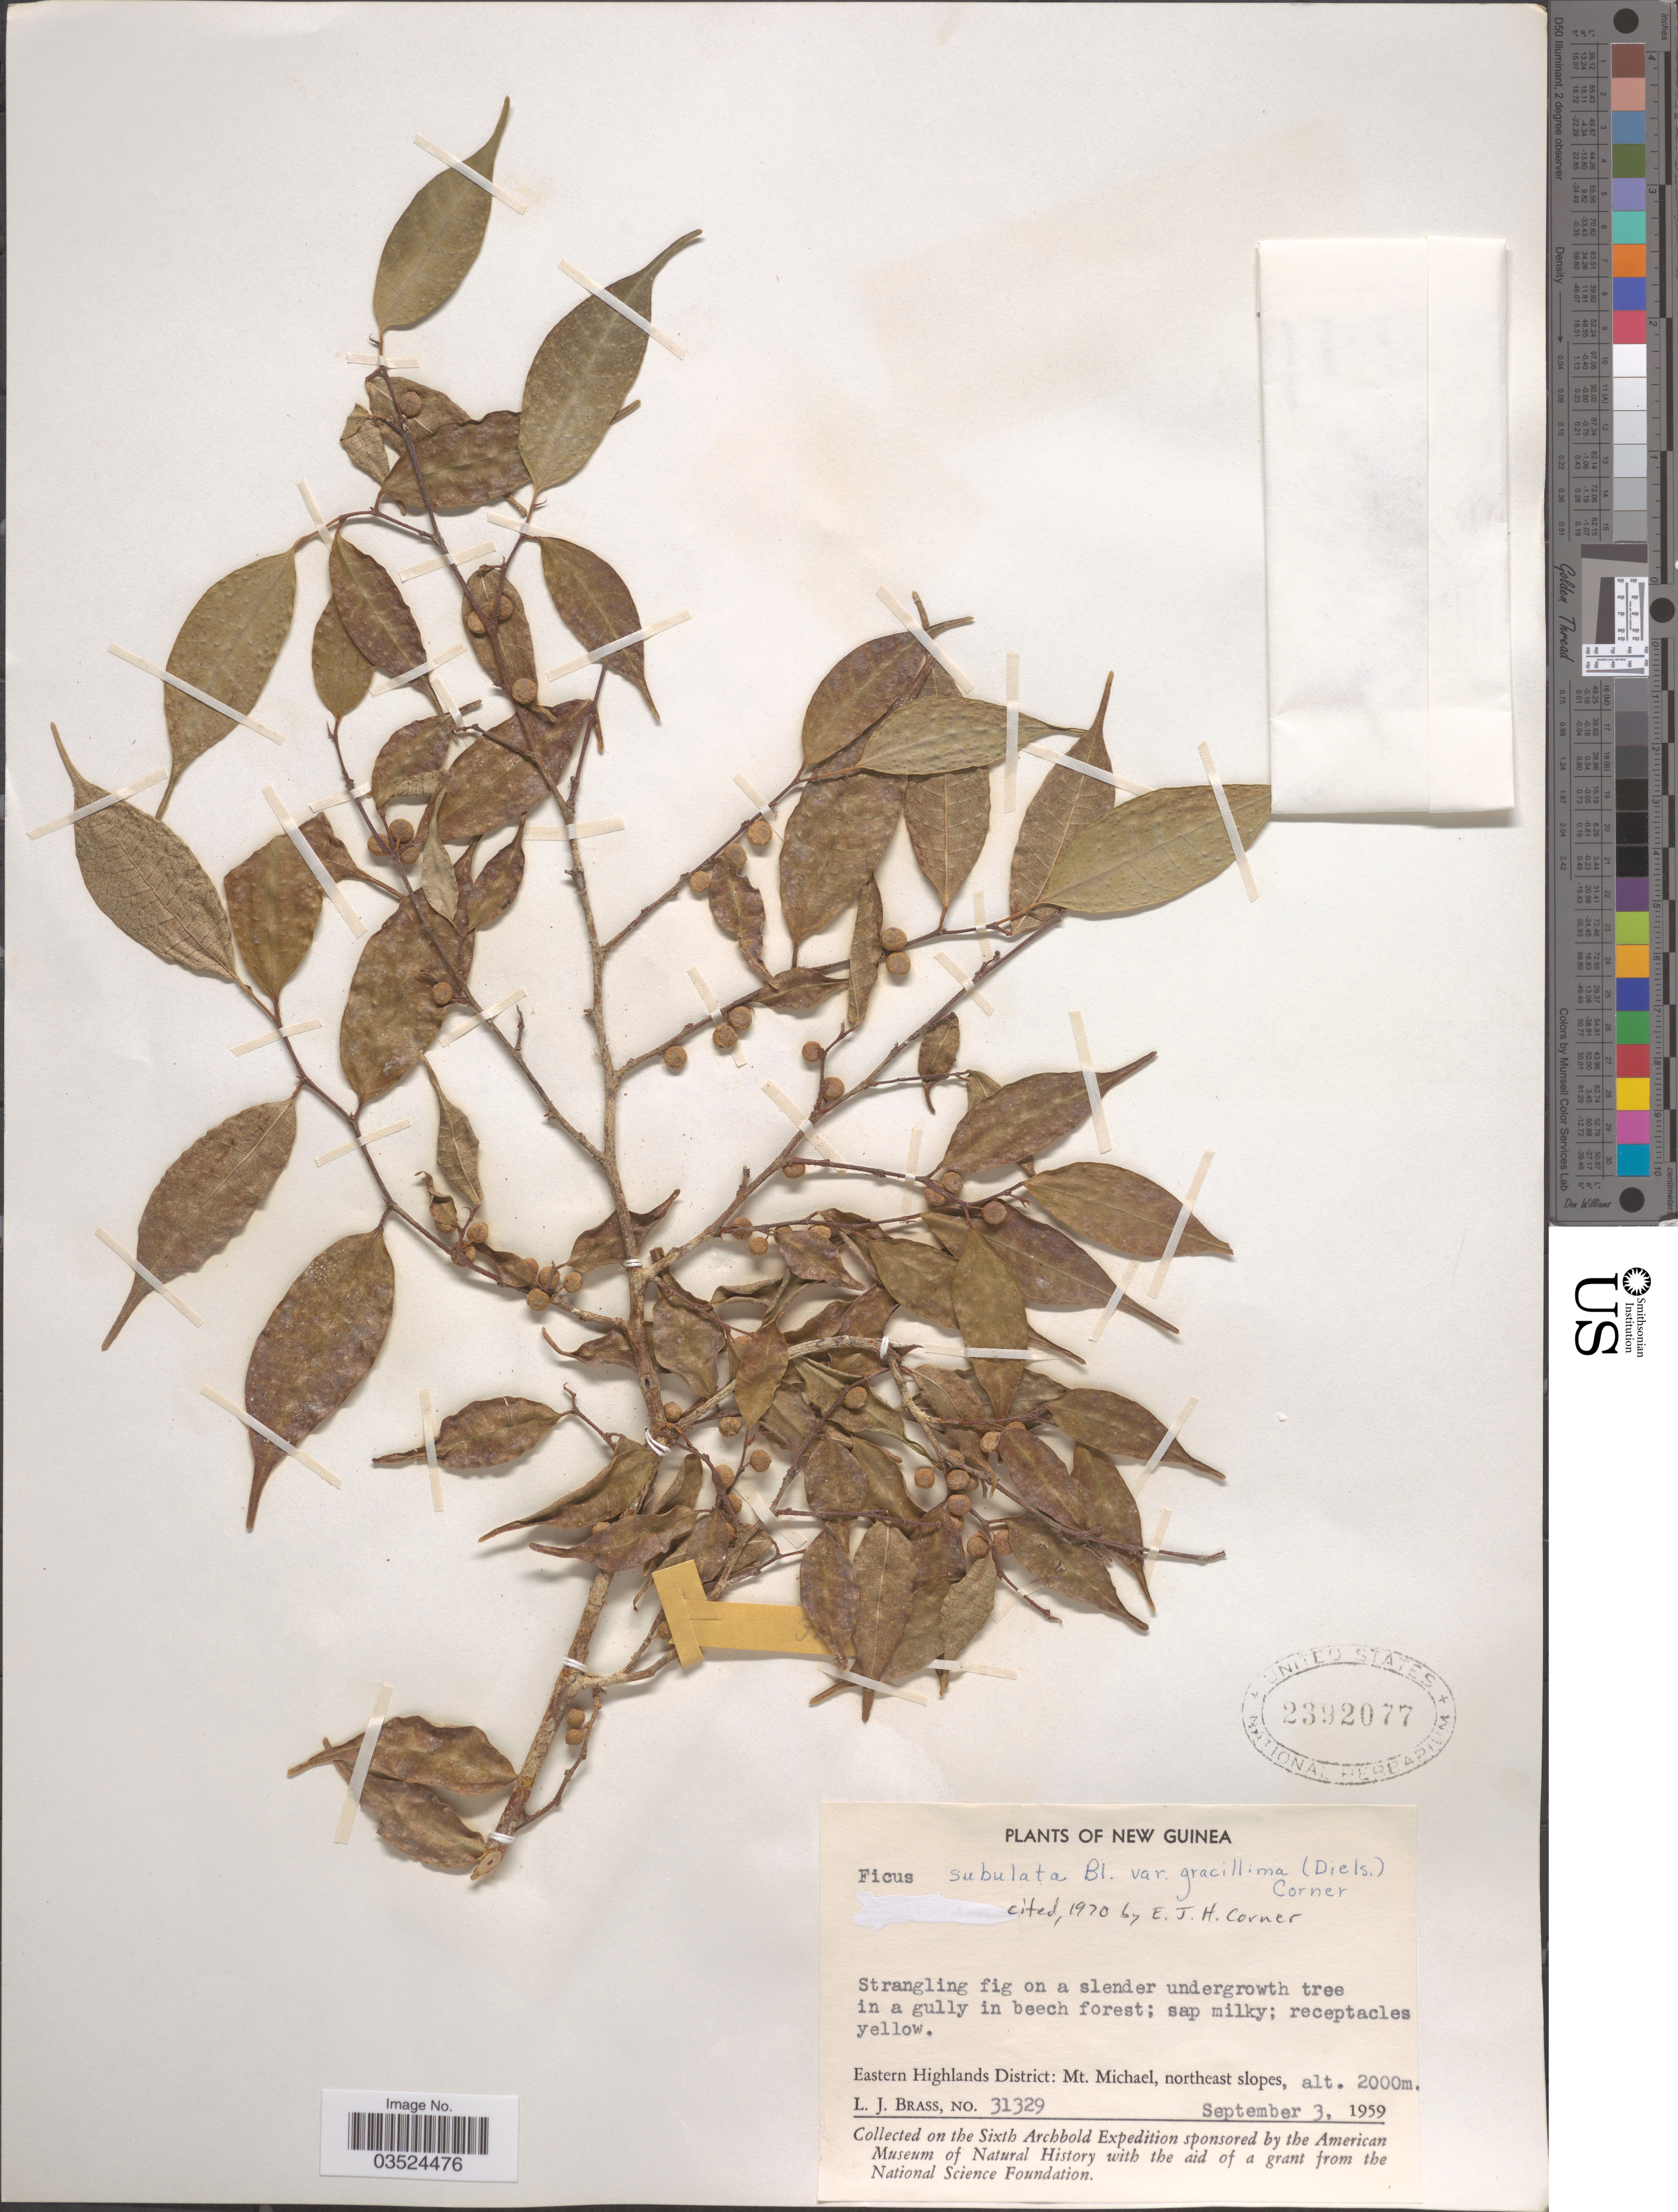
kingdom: Plantae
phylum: Tracheophyta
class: Magnoliopsida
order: Rosales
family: Moraceae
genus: Ficus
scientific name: Ficus subulata var. gracillima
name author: (Diels) Corner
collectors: L. J. Brass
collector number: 31329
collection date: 1959-09-03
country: Papua New Guinea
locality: New Guinea. Eastern Highlands District: Mt. Michael, northeast slopes.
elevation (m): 2000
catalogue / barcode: US 2392077